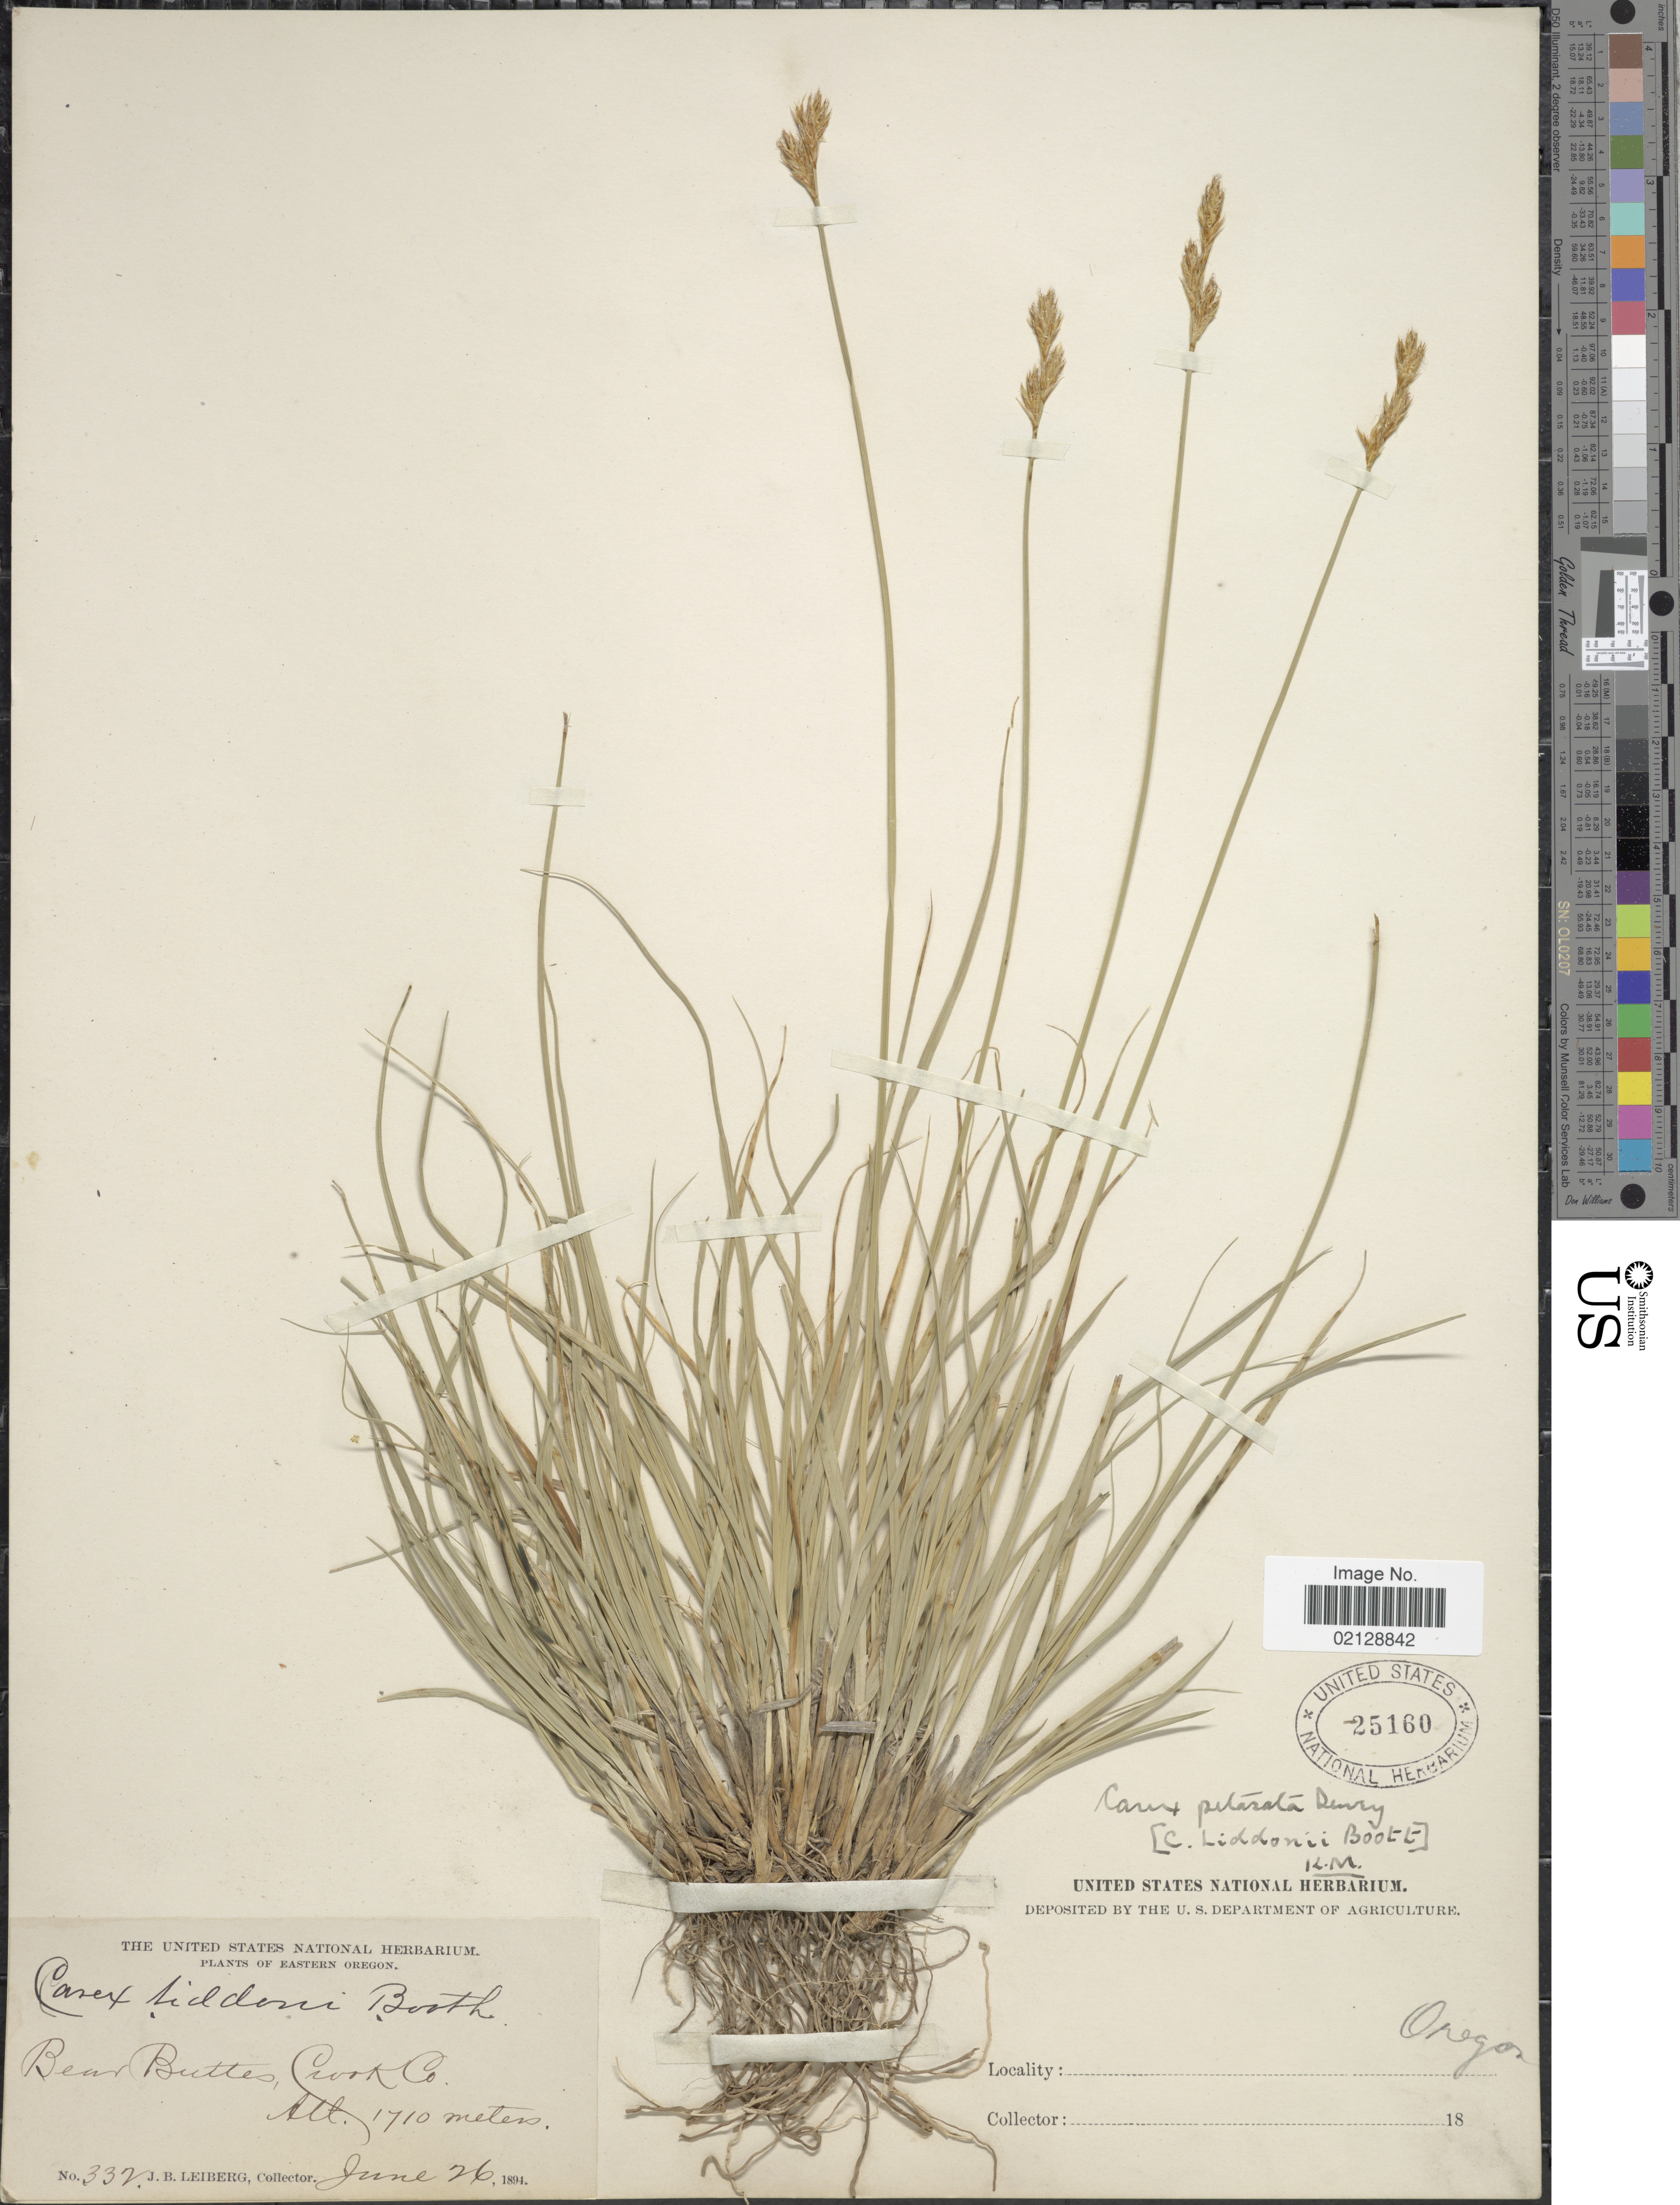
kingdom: Plantae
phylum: Tracheophyta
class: Liliopsida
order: Poales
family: Cyperaceae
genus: Carex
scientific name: Carex petasata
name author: Dewey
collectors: J. B. Leiberg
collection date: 1894-06-26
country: United States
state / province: Oregon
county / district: Crook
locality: Eastern Oregon, Bear Buttes, Crook Co.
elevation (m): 1710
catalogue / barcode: US 25160